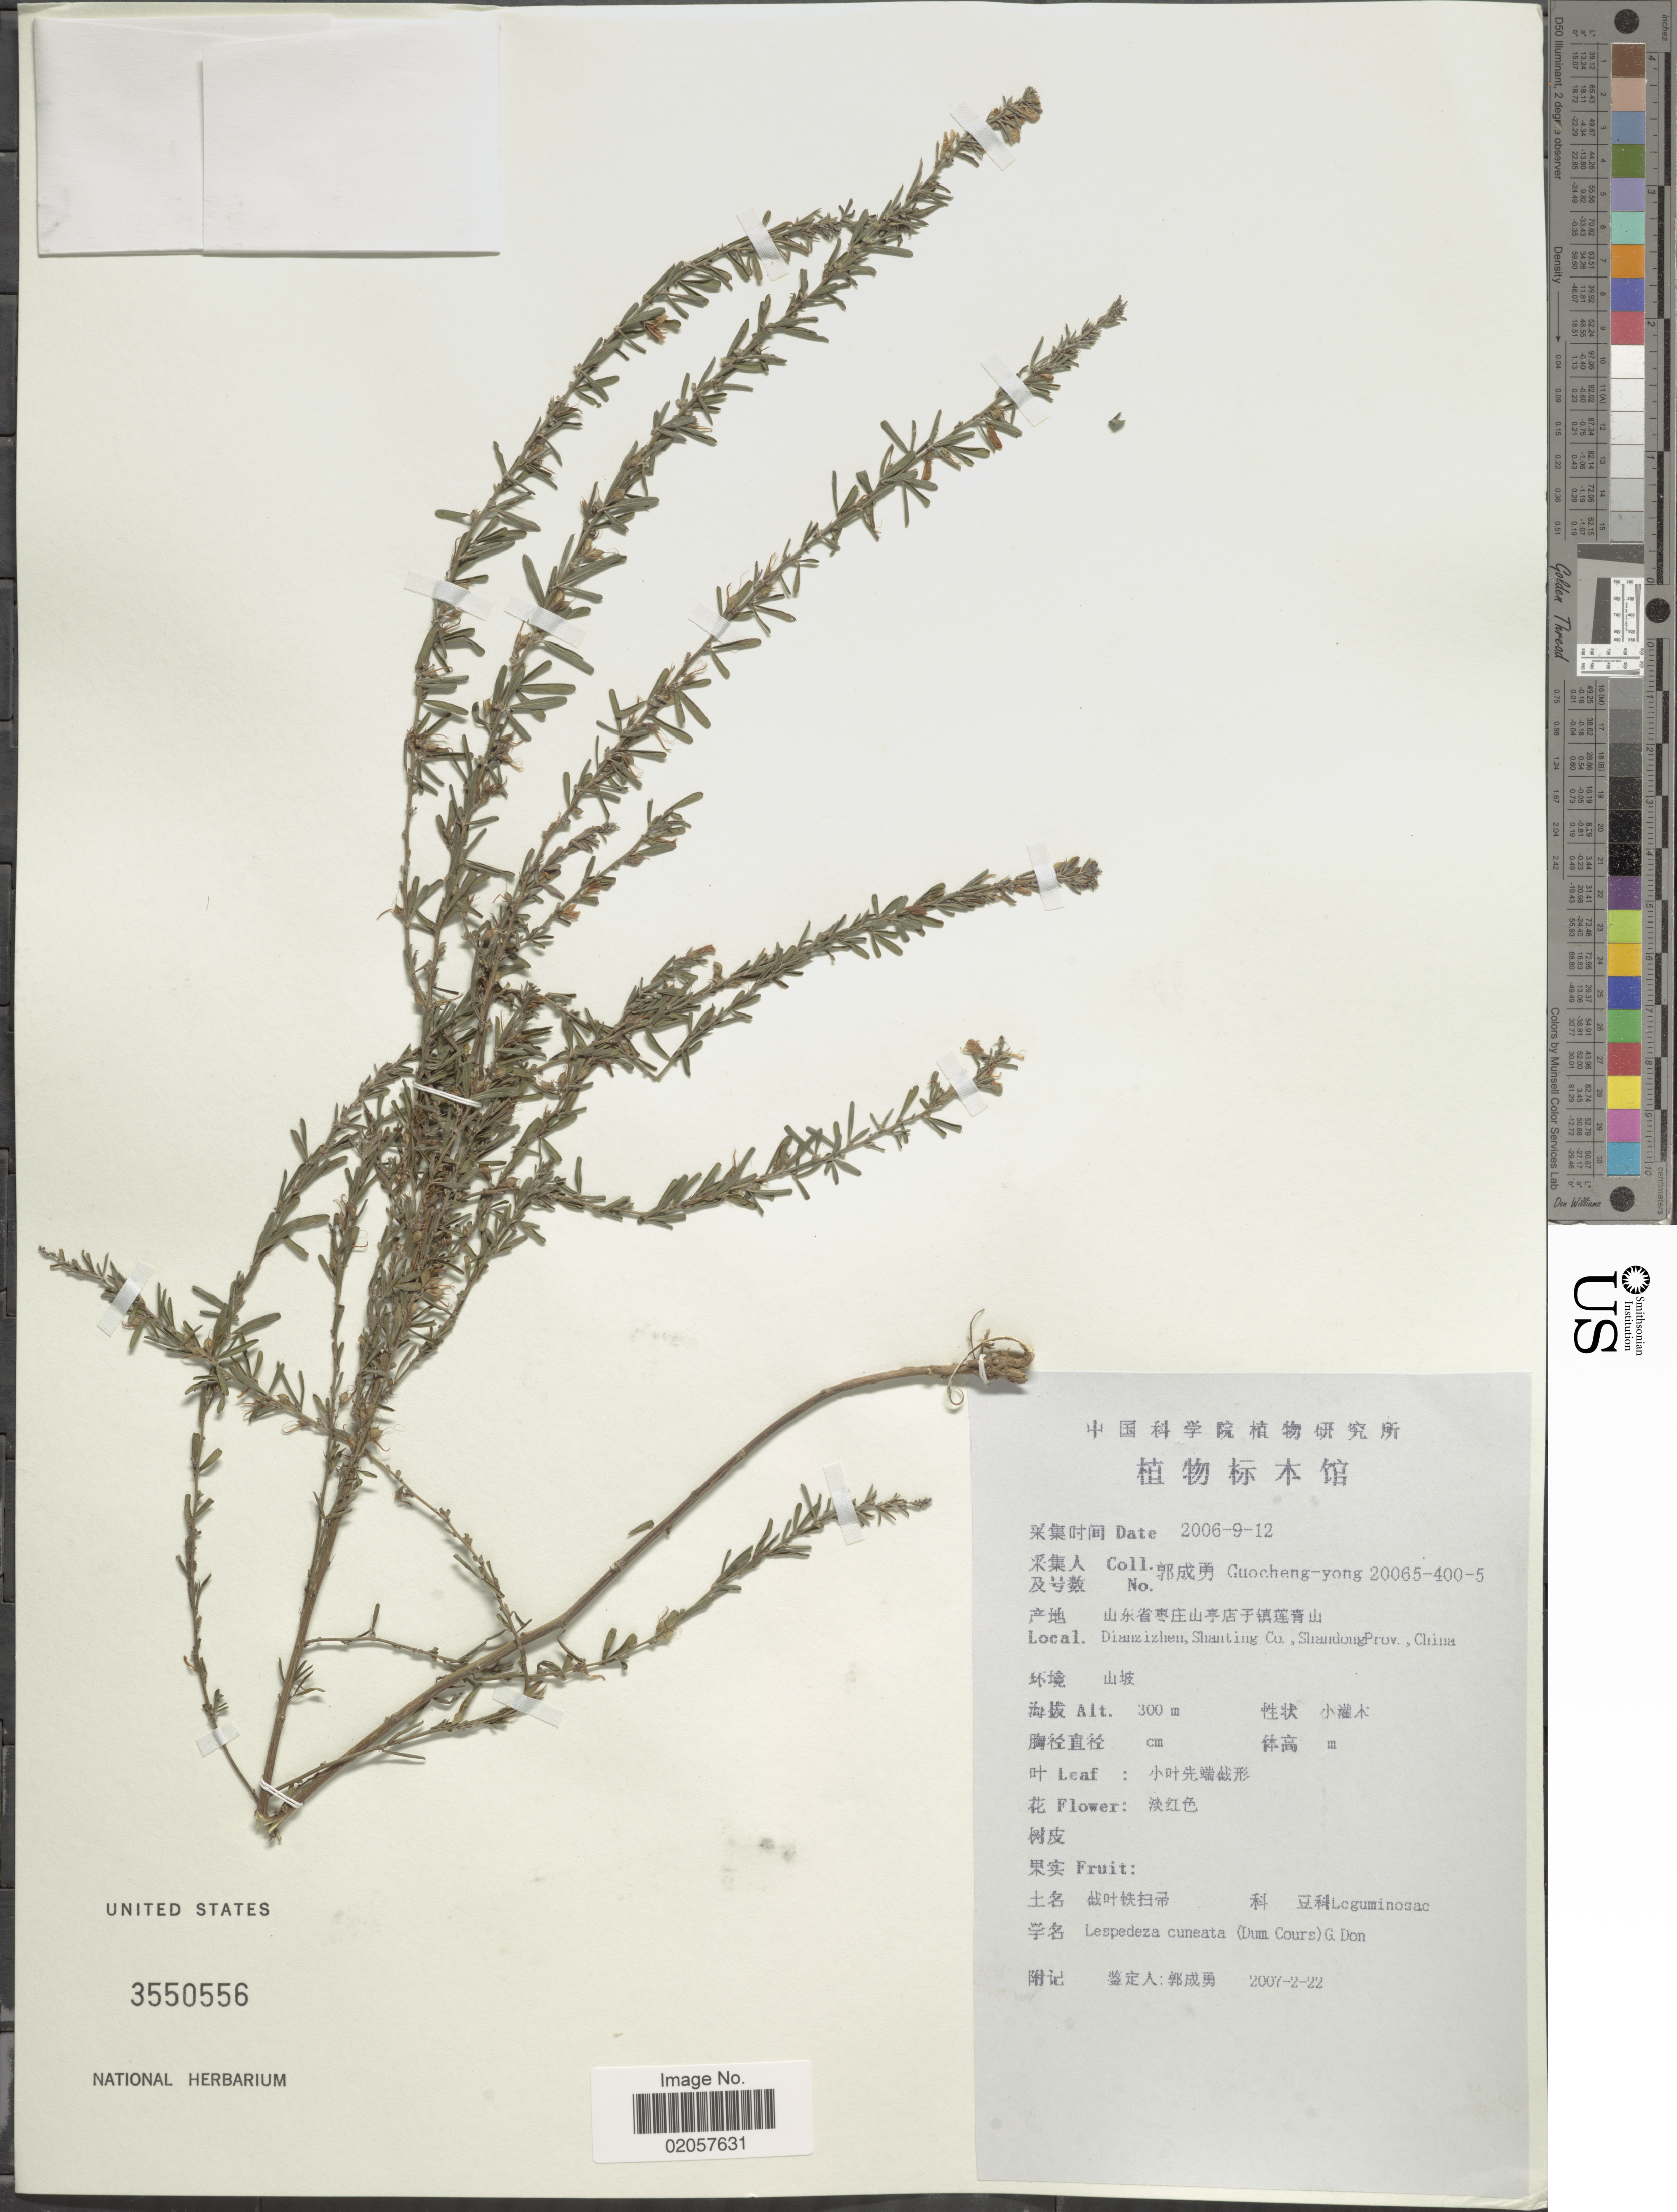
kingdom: Plantae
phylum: Tracheophyta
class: Magnoliopsida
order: Fabales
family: Fabaceae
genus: Lespedeza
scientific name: Lespedeza cuneata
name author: (Dum. Cours.) G. Don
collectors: Guo cheng-yong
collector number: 20065-400-5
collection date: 2006-09-12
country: China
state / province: Shandong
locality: Dianzizhen, Shanting Co.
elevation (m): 300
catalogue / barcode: US 3550556